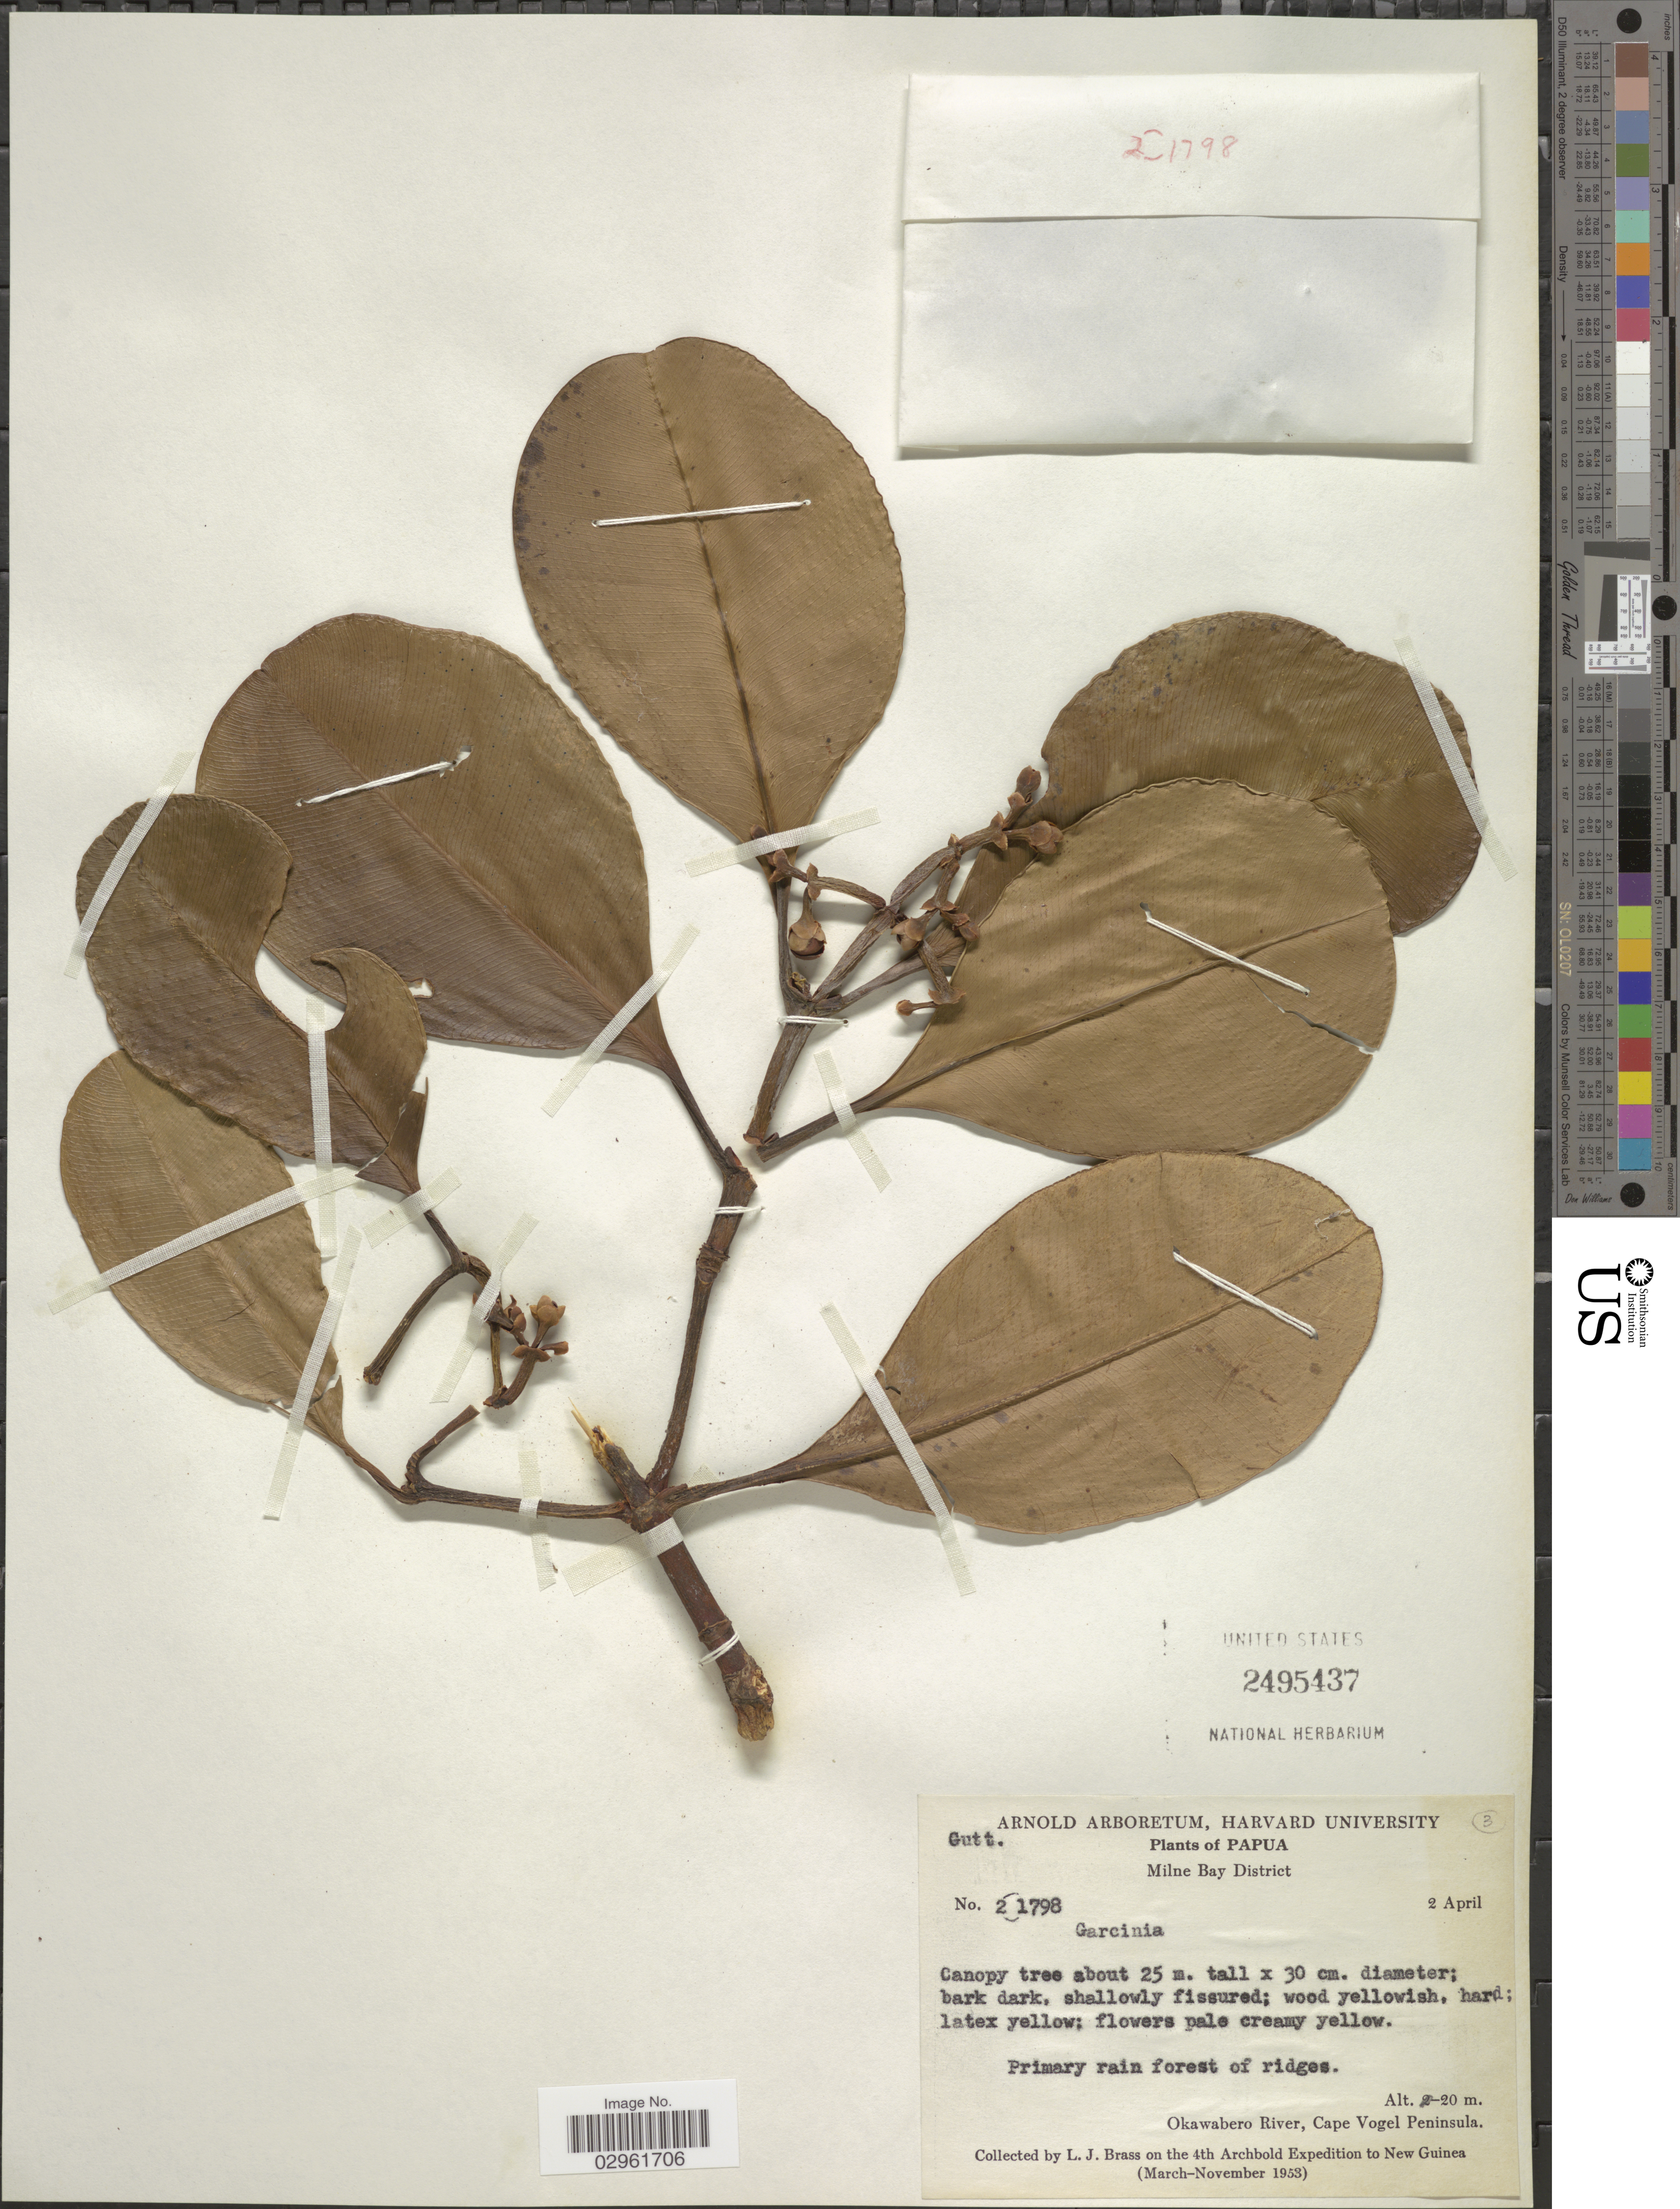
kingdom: Plantae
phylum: Tracheophyta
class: Magnoliopsida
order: Malpighiales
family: Clusiaceae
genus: Garcinia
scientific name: Garcinia sp.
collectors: L. J. Brass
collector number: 21798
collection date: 1953-04-02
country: Papua New Guinea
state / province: Milne Bay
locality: Milne Bay District. Okawabero River, Cape Vogel Peninsula. New Guinea.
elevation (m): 20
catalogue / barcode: US 2495437